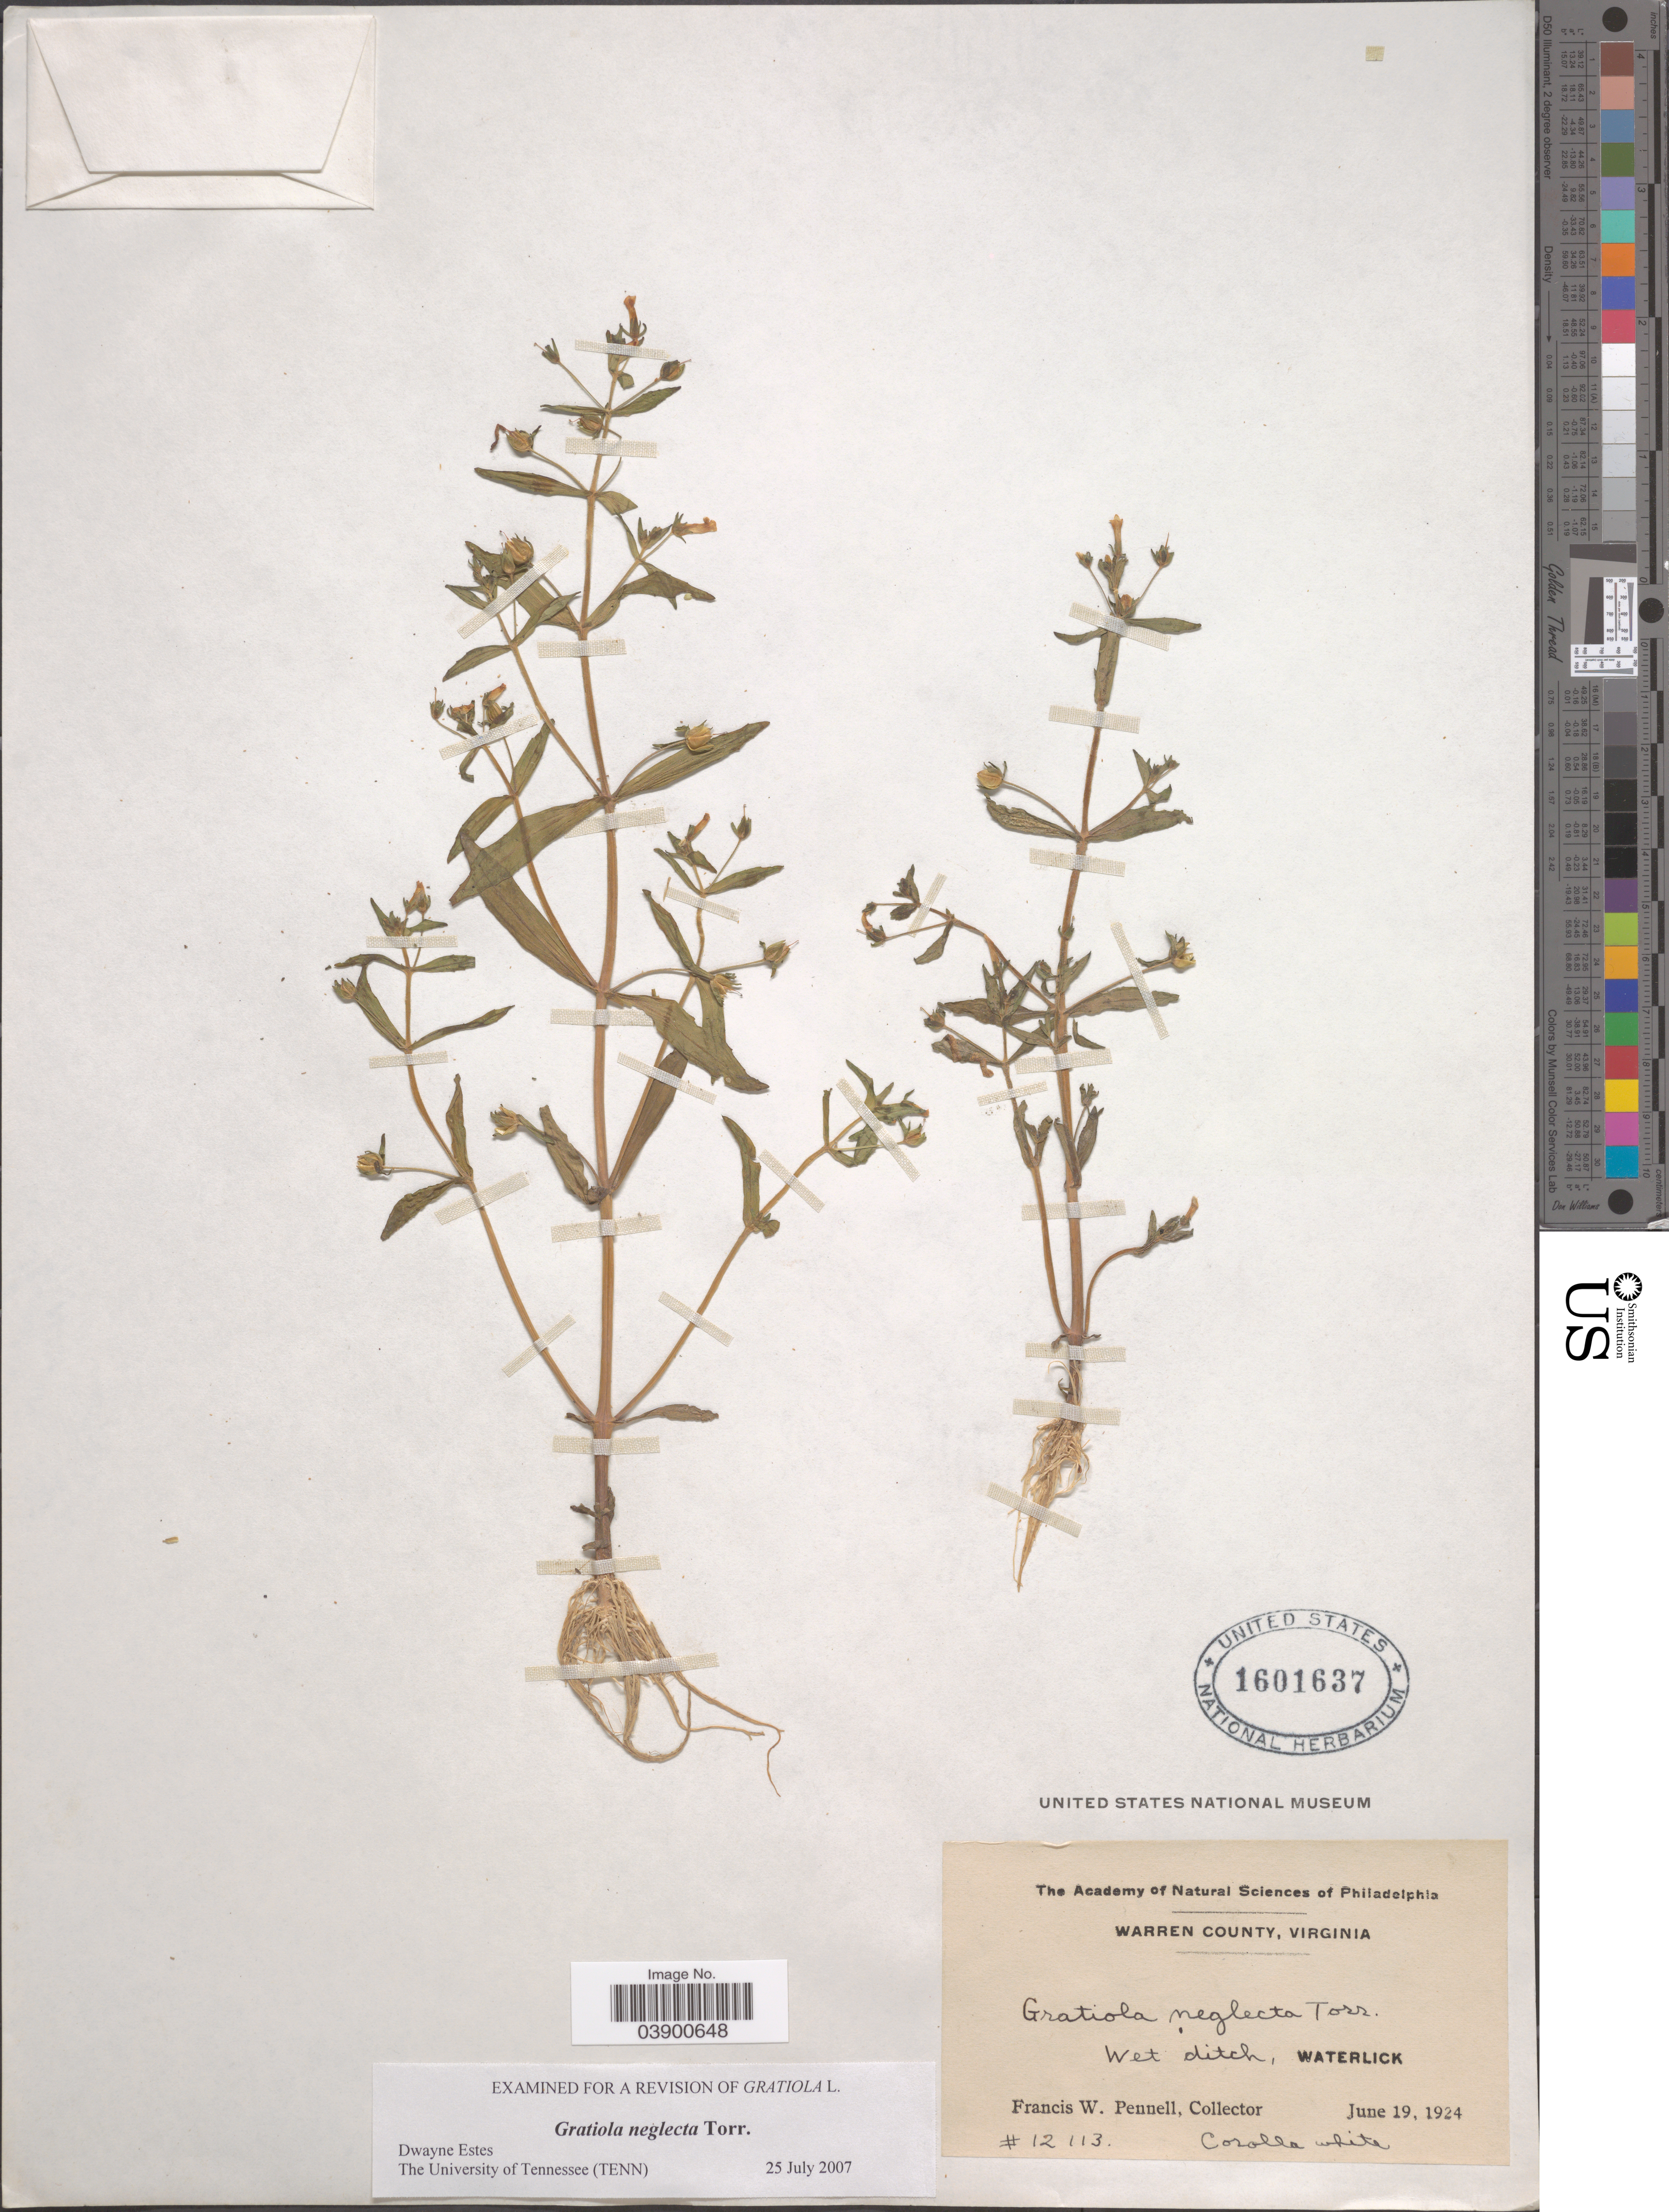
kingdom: Plantae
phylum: Tracheophyta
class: Magnoliopsida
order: Lamiales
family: Plantaginaceae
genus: Gratiola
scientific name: Gratiola neglecta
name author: Torr.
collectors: F. W. Pennell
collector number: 12113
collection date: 1924-06-19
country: United States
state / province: Virginia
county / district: Warren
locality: Warren County. Waterlick.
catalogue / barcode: US 1601637